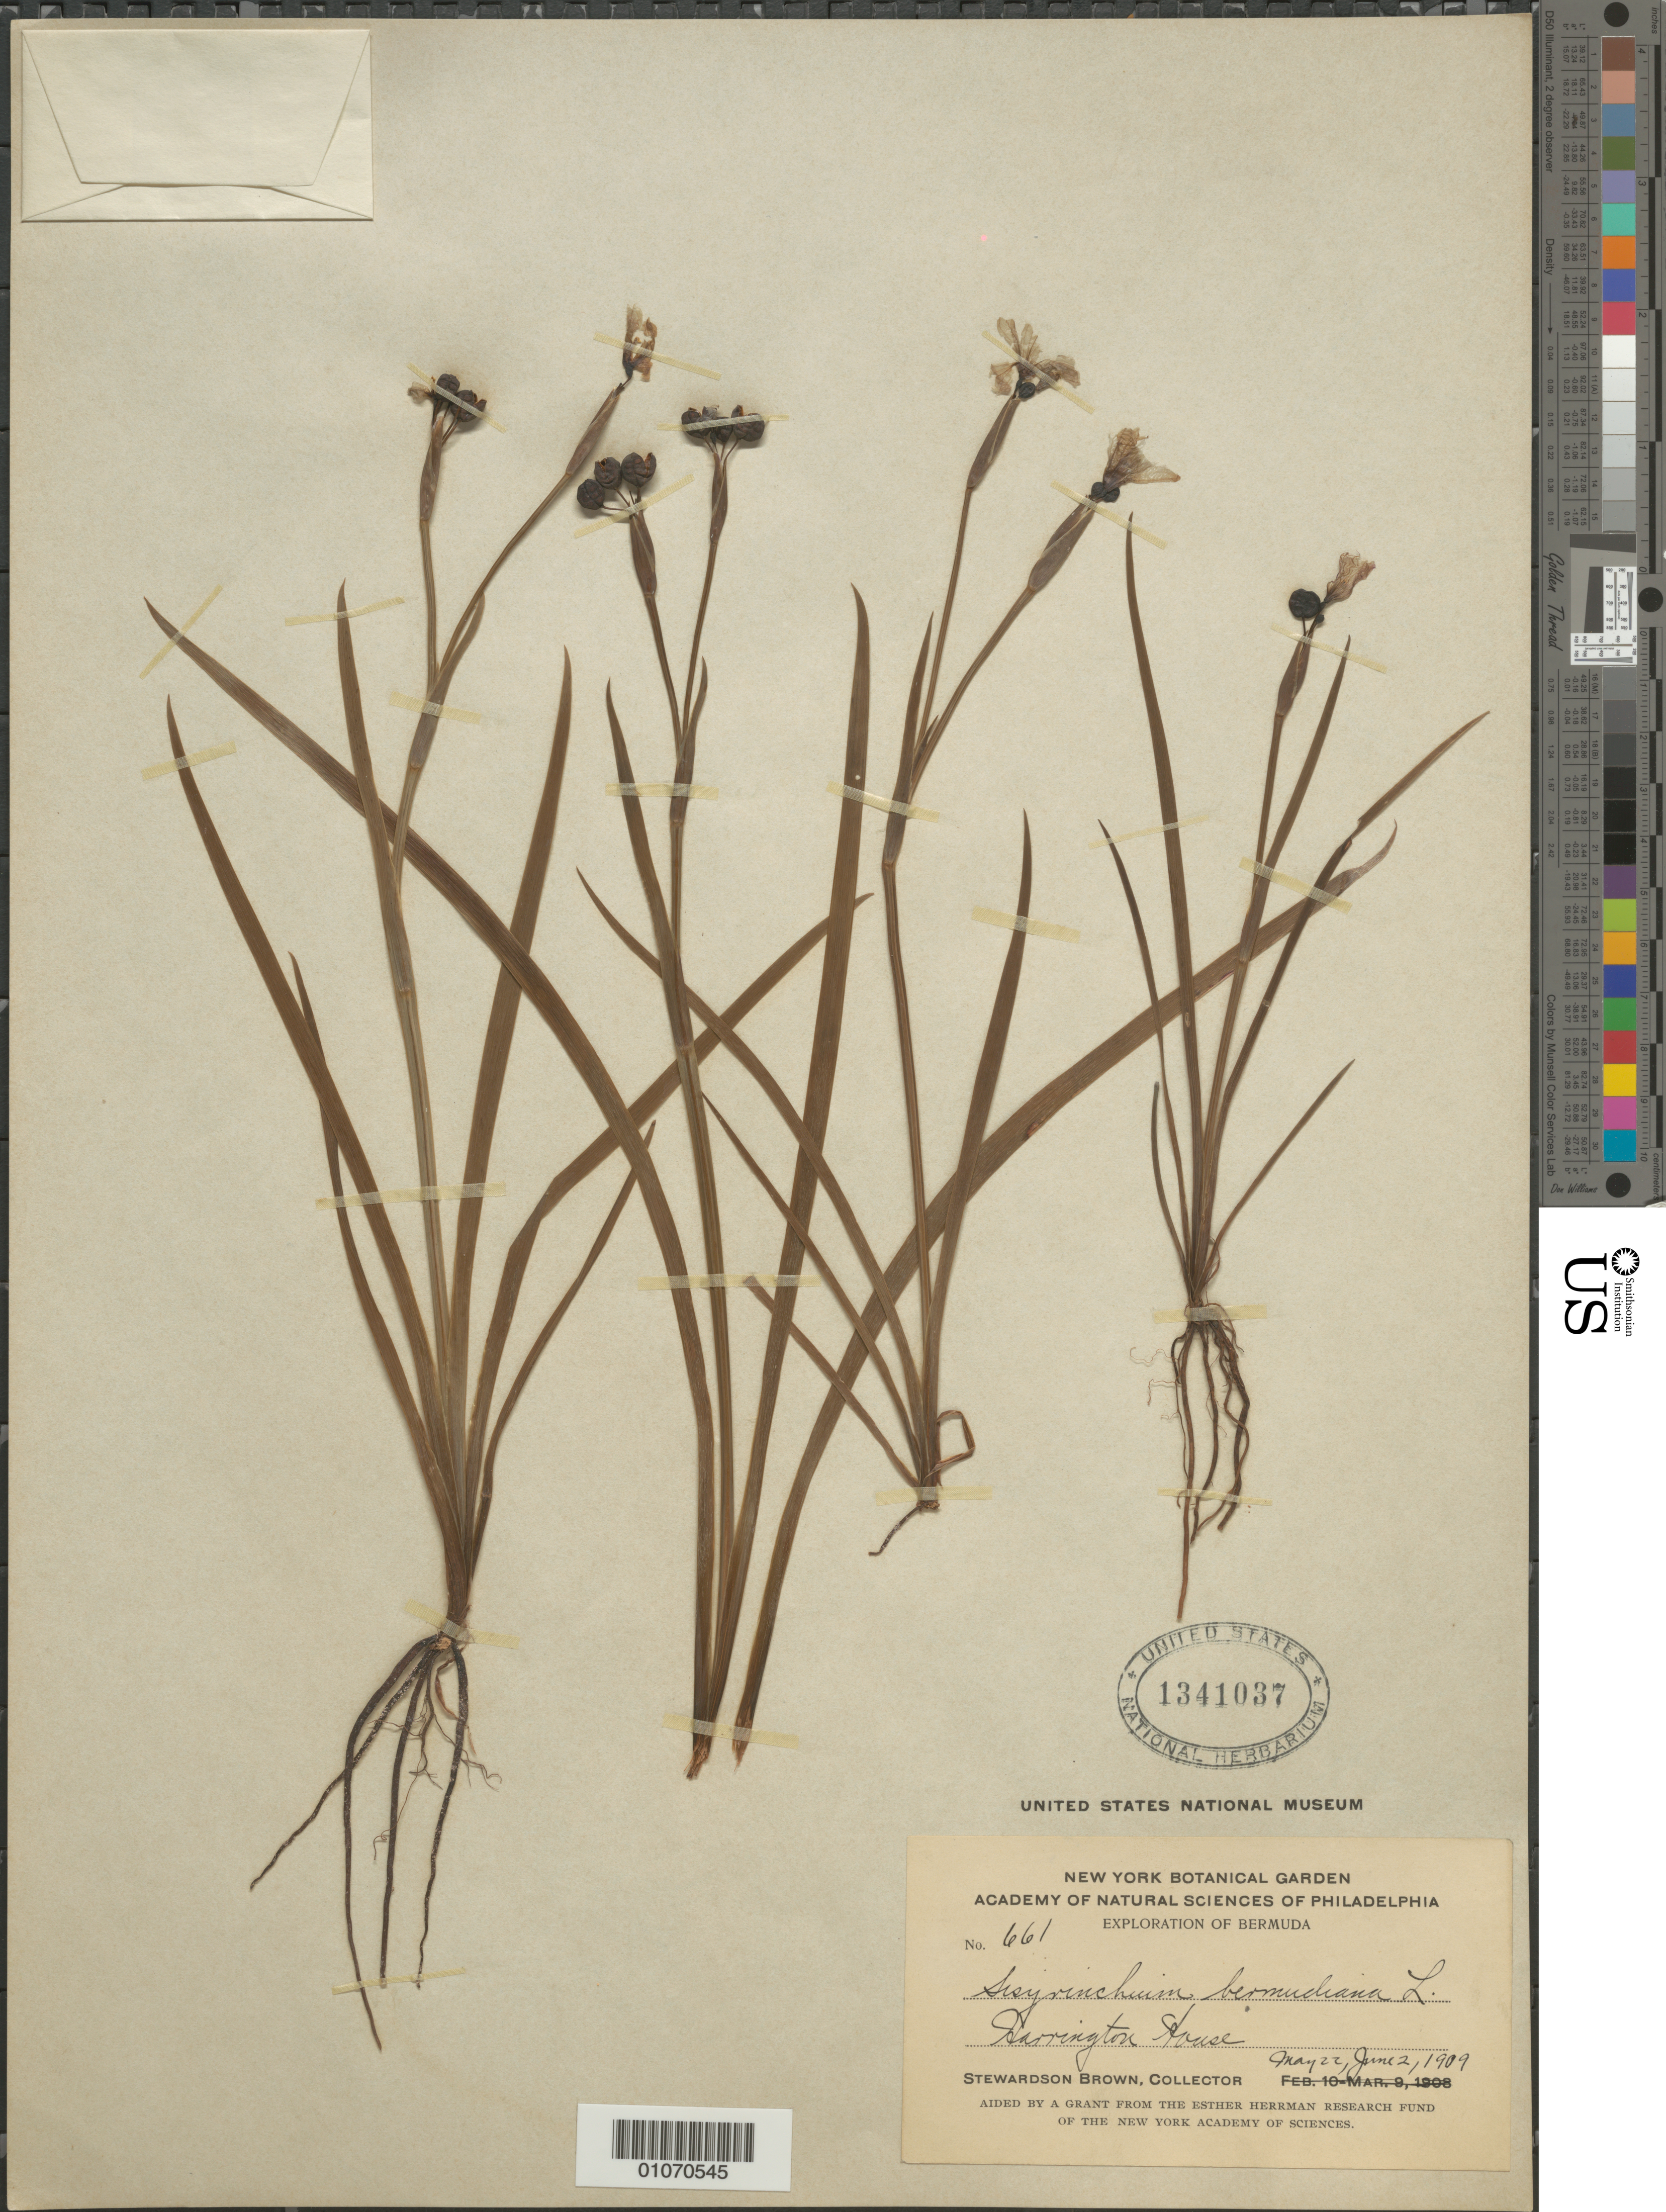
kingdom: Plantae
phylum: Tracheophyta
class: Liliopsida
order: Asparagales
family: Iridaceae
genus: Sisyrinchium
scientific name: Sisyrinchium bermudiana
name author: L.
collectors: S. Brown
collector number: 661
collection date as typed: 22 May 1909 and 2 Jun 1909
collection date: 1909-05-22,1909-06-02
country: Bermuda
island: Bermuda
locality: Harrington House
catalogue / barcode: US 1341037